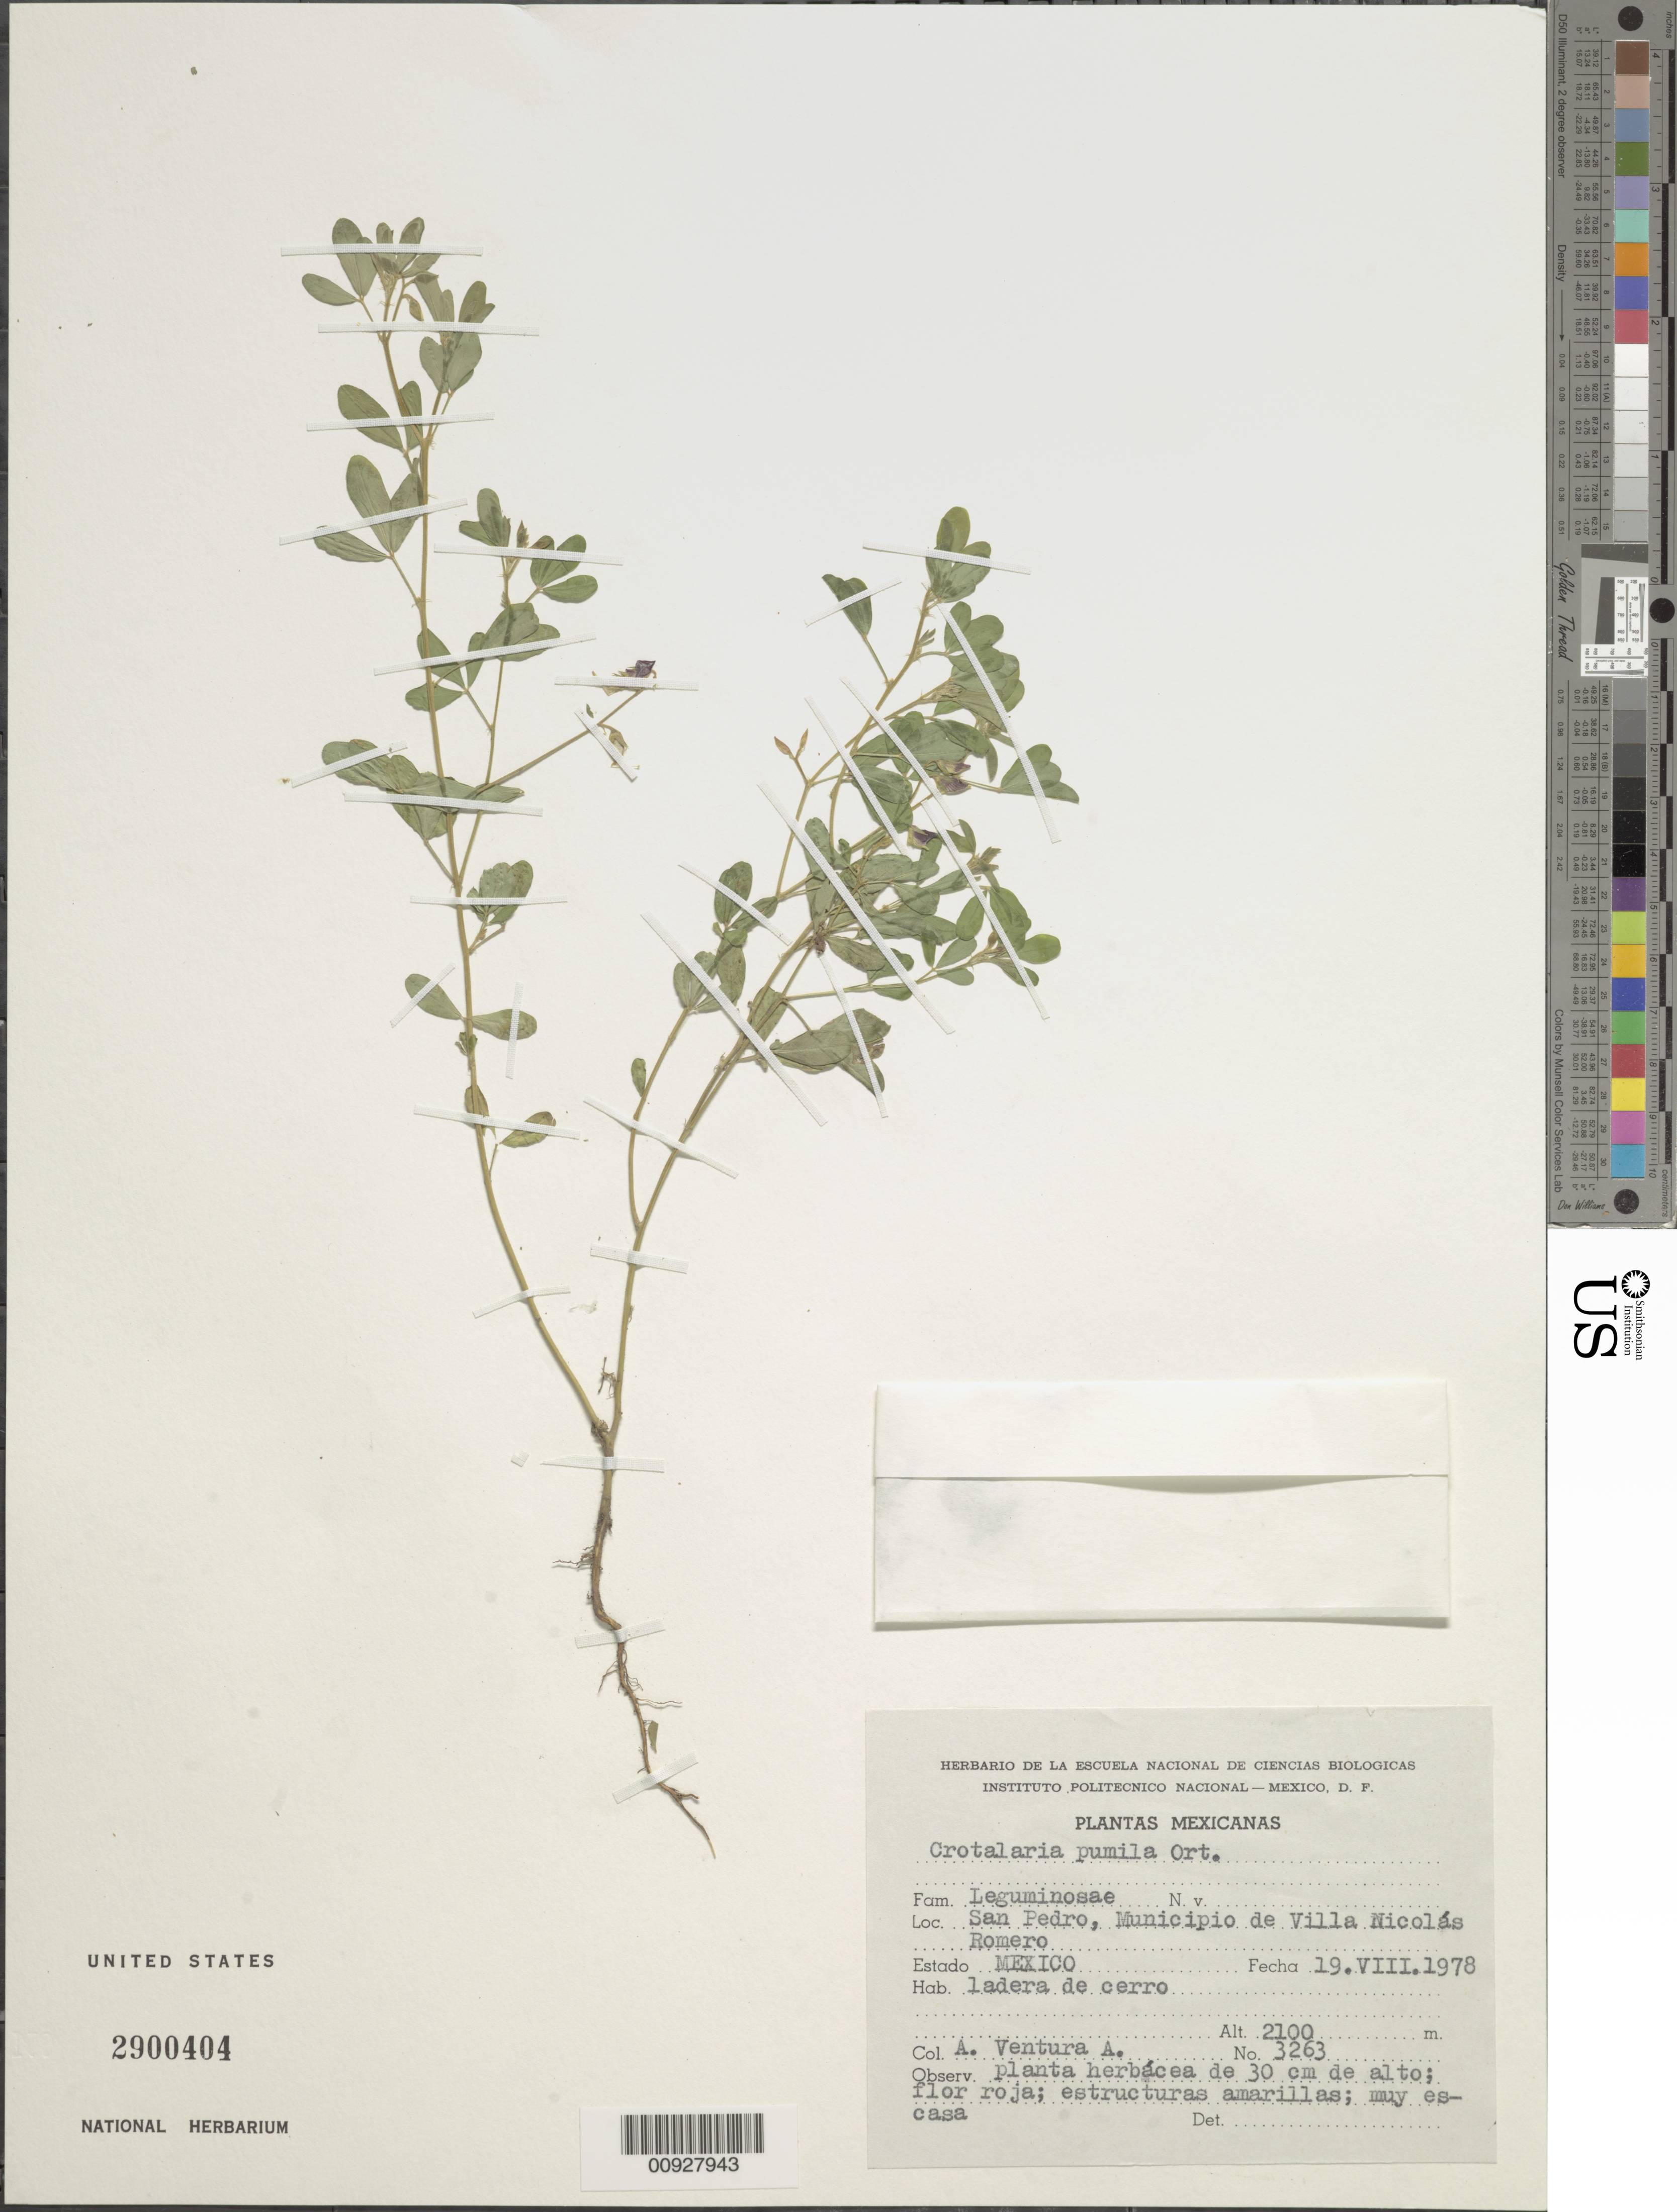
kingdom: Plantae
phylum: Tracheophyta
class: Magnoliopsida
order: Fabales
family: Fabaceae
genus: Crotalaria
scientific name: Crotalaria pumila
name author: Ortega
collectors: A. Ventura A.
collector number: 3263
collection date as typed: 19 Aug 1978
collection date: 1978-08-19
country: Mexico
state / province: México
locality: San Pedro, Municipio de Villa Nicolás Romero, Estado México.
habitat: Ladera de cerro.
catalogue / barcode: US 2900404